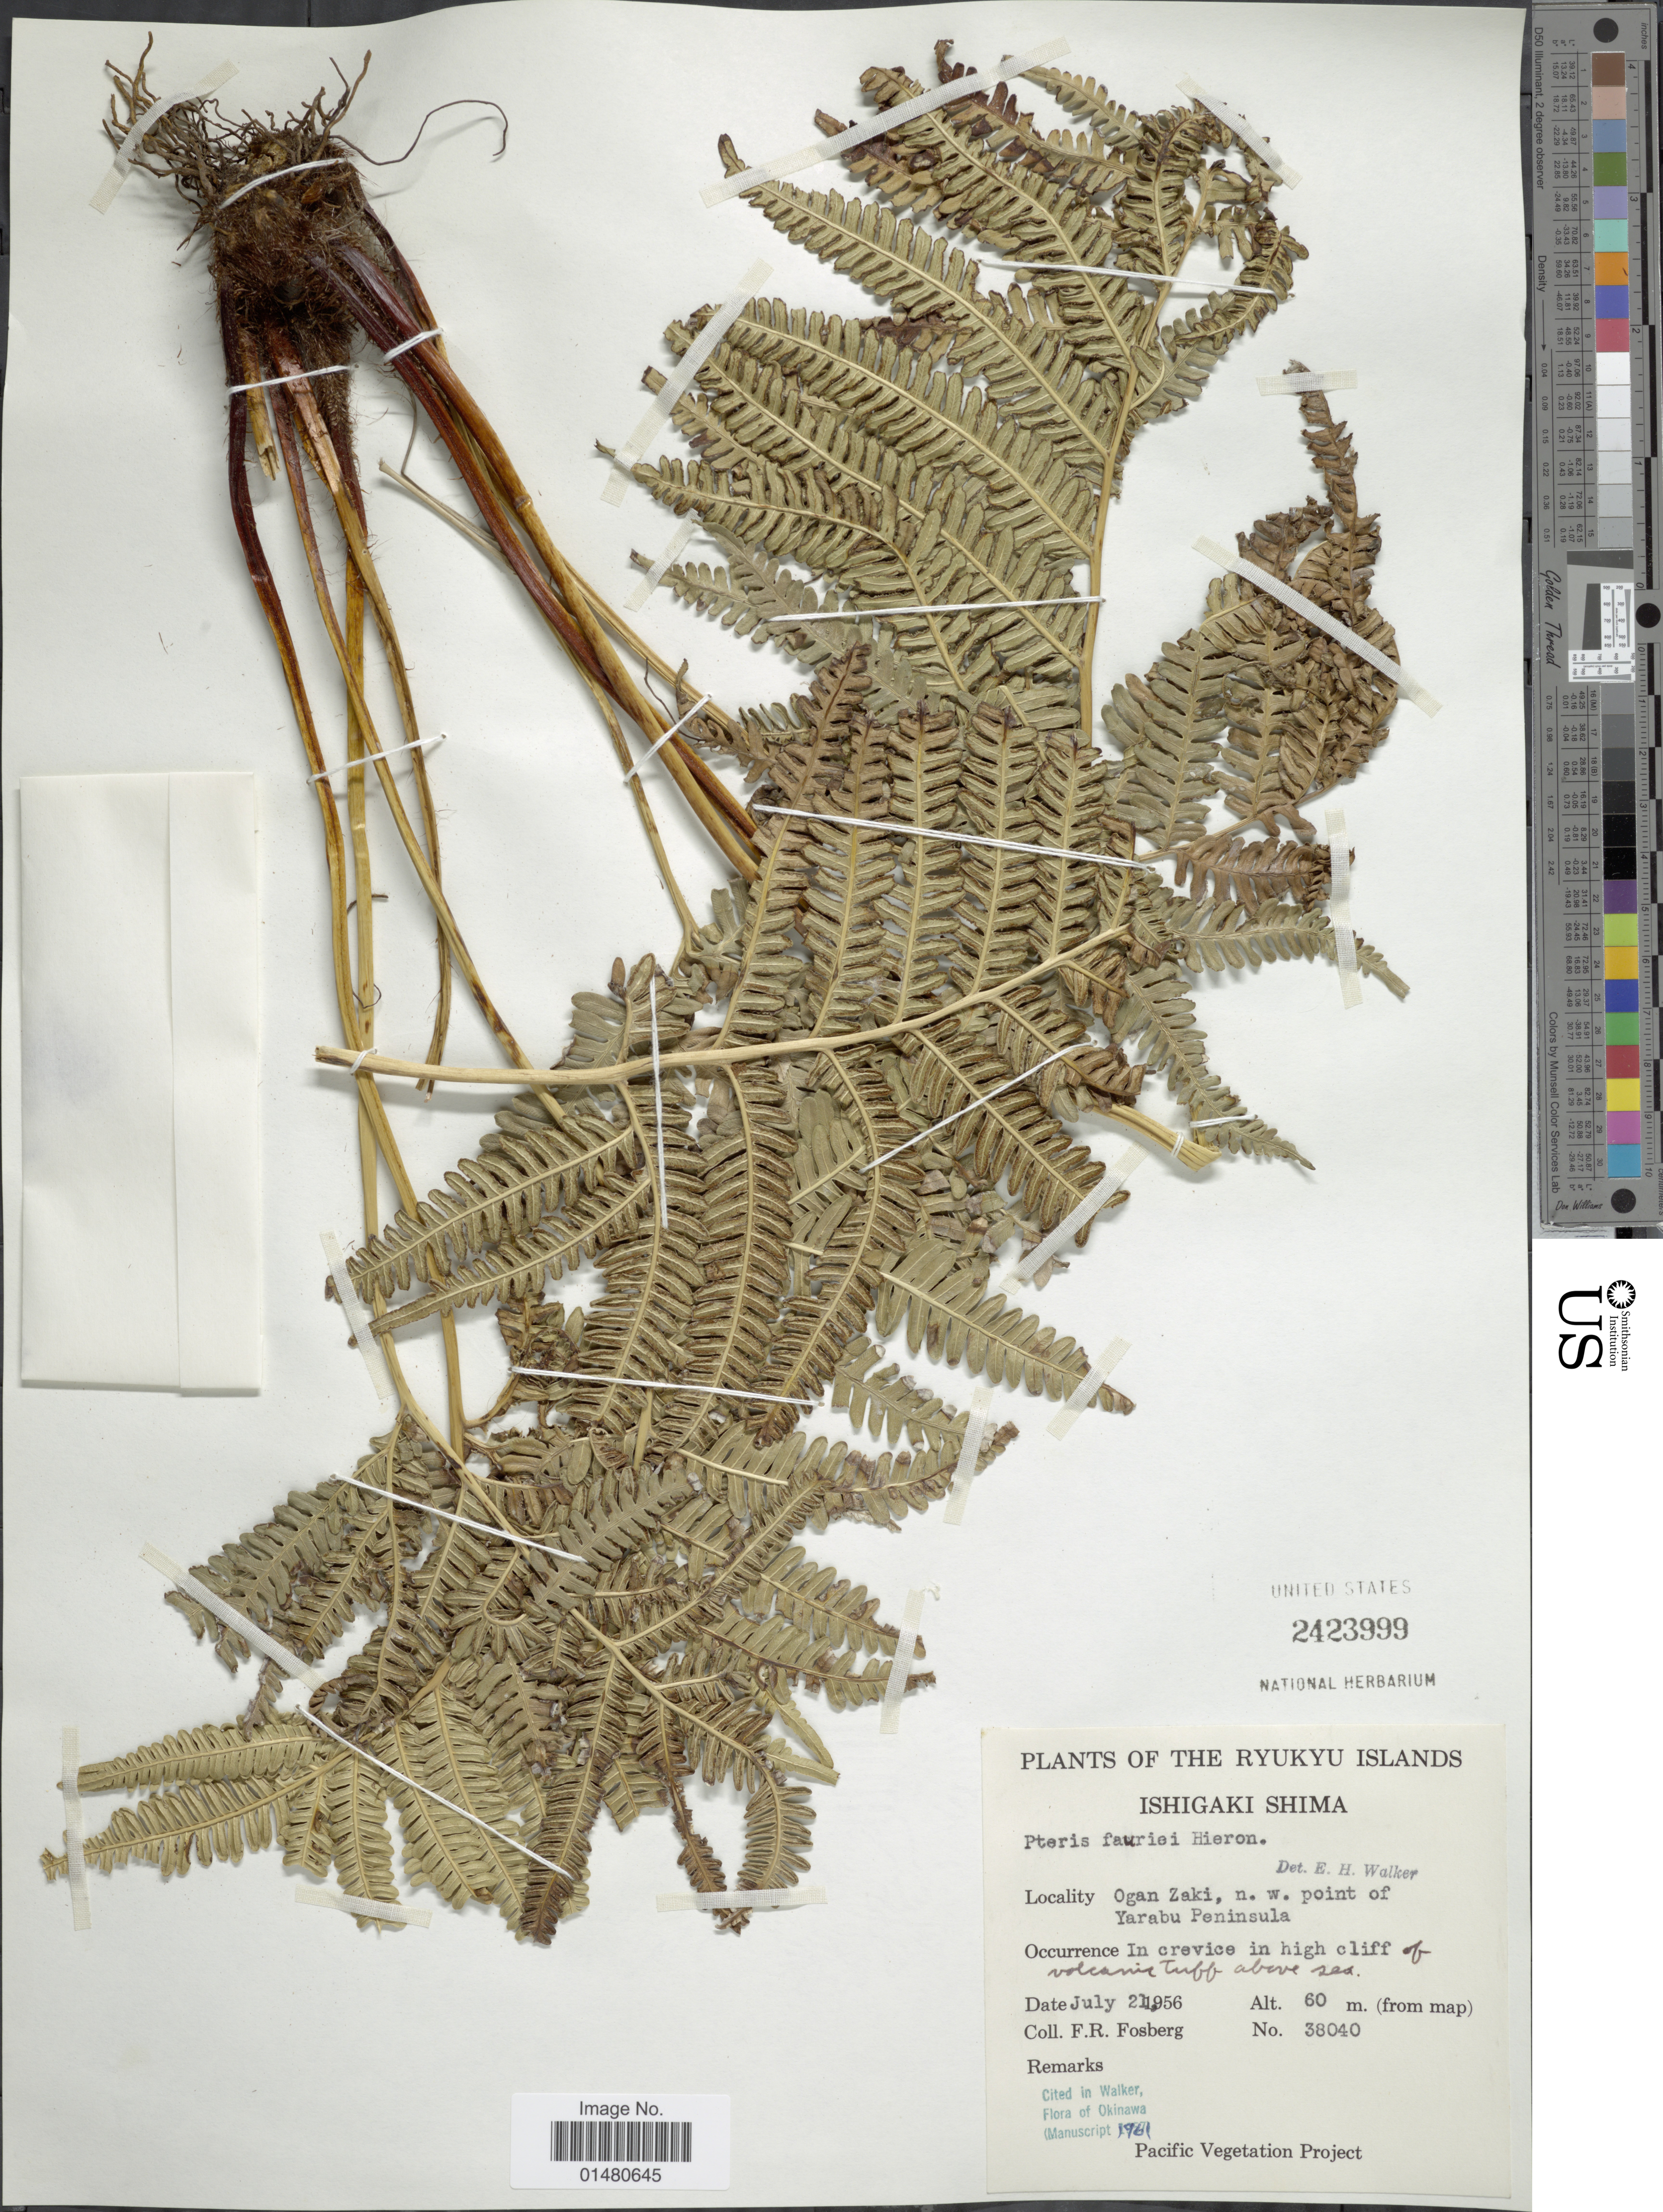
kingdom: Plantae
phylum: Tracheophyta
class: Polypodiopsida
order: Polypodiales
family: Pteridaceae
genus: Pteris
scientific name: Pteris fauriei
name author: Hieron.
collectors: F. R. Fosberg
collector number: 38040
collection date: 1956-07-21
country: Japan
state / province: Okinawa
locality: The Ryukyu Islands, Ishigaki Shima, Ogan Zaki, n.w. point of Yarabu Peninsula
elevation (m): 60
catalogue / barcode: US 2423999